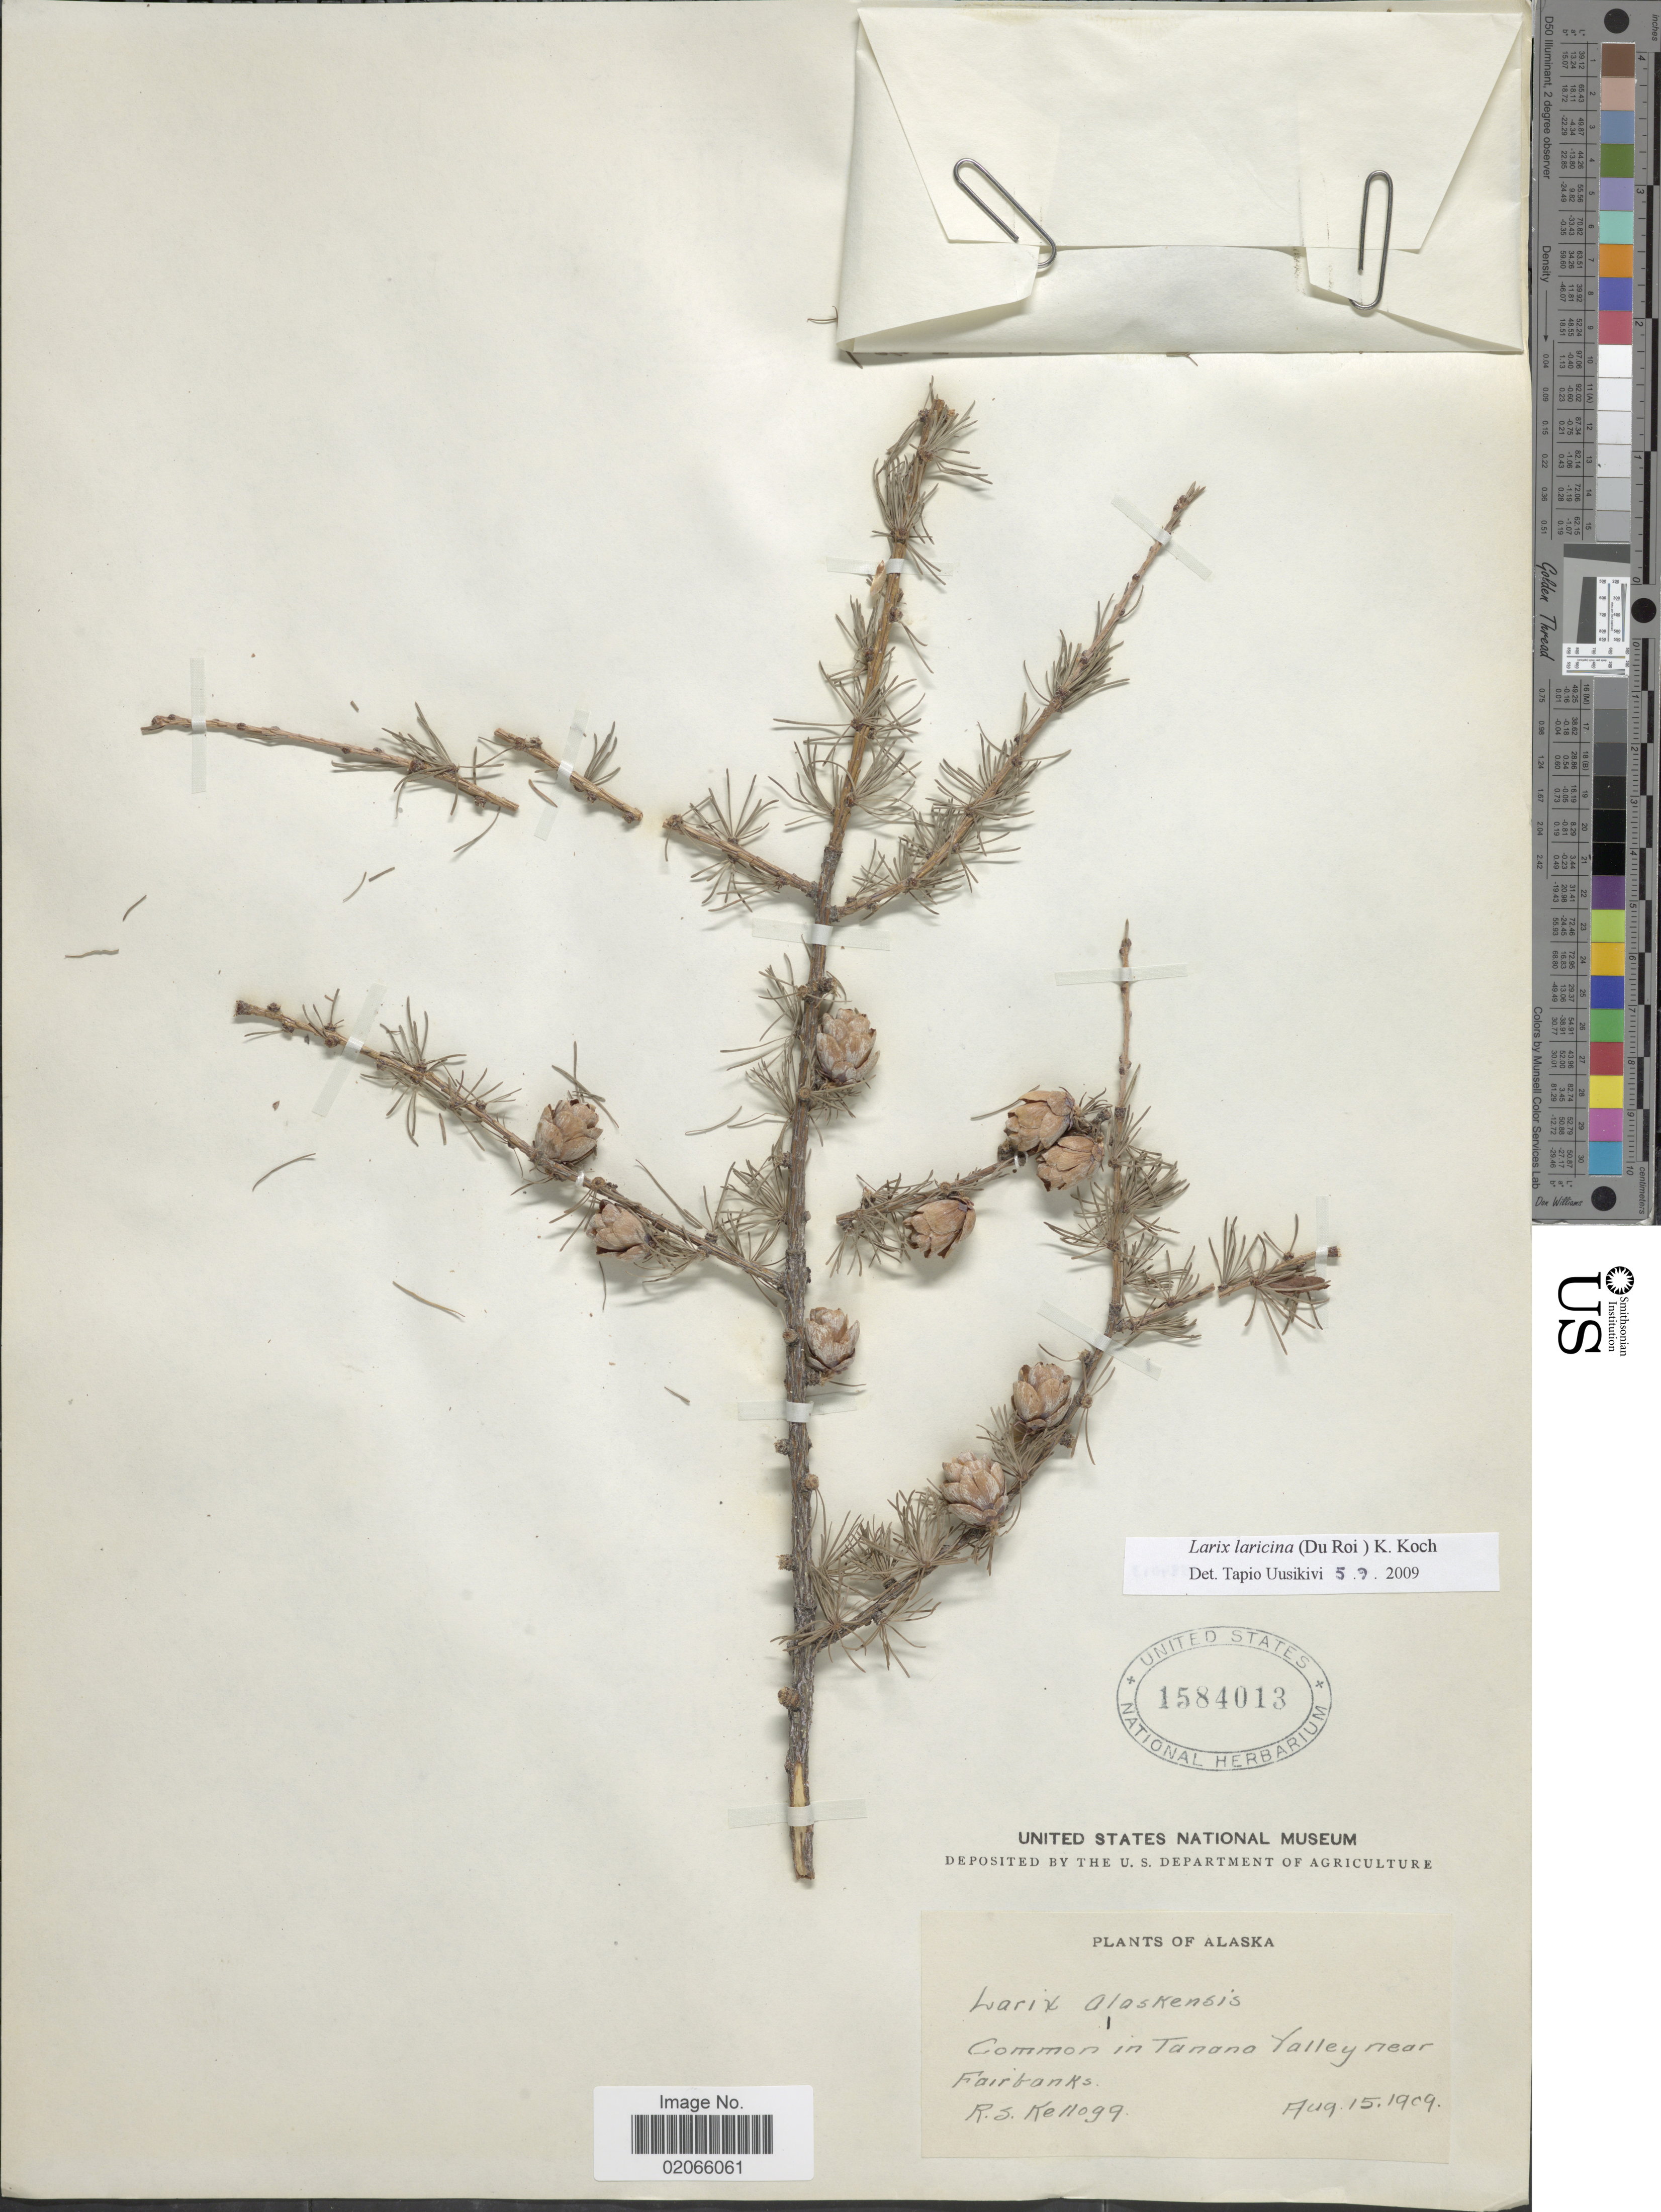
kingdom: Plantae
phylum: Tracheophyta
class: Pinopsida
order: Pinales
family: Pinaceae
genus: Larix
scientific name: Larix laricina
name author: (Du Roi) K. Koch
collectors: R. Kellogg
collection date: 1909-08-15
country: United States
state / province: Alaska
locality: Alaska, Tanana Valley near Fairbanks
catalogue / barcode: US 1584013